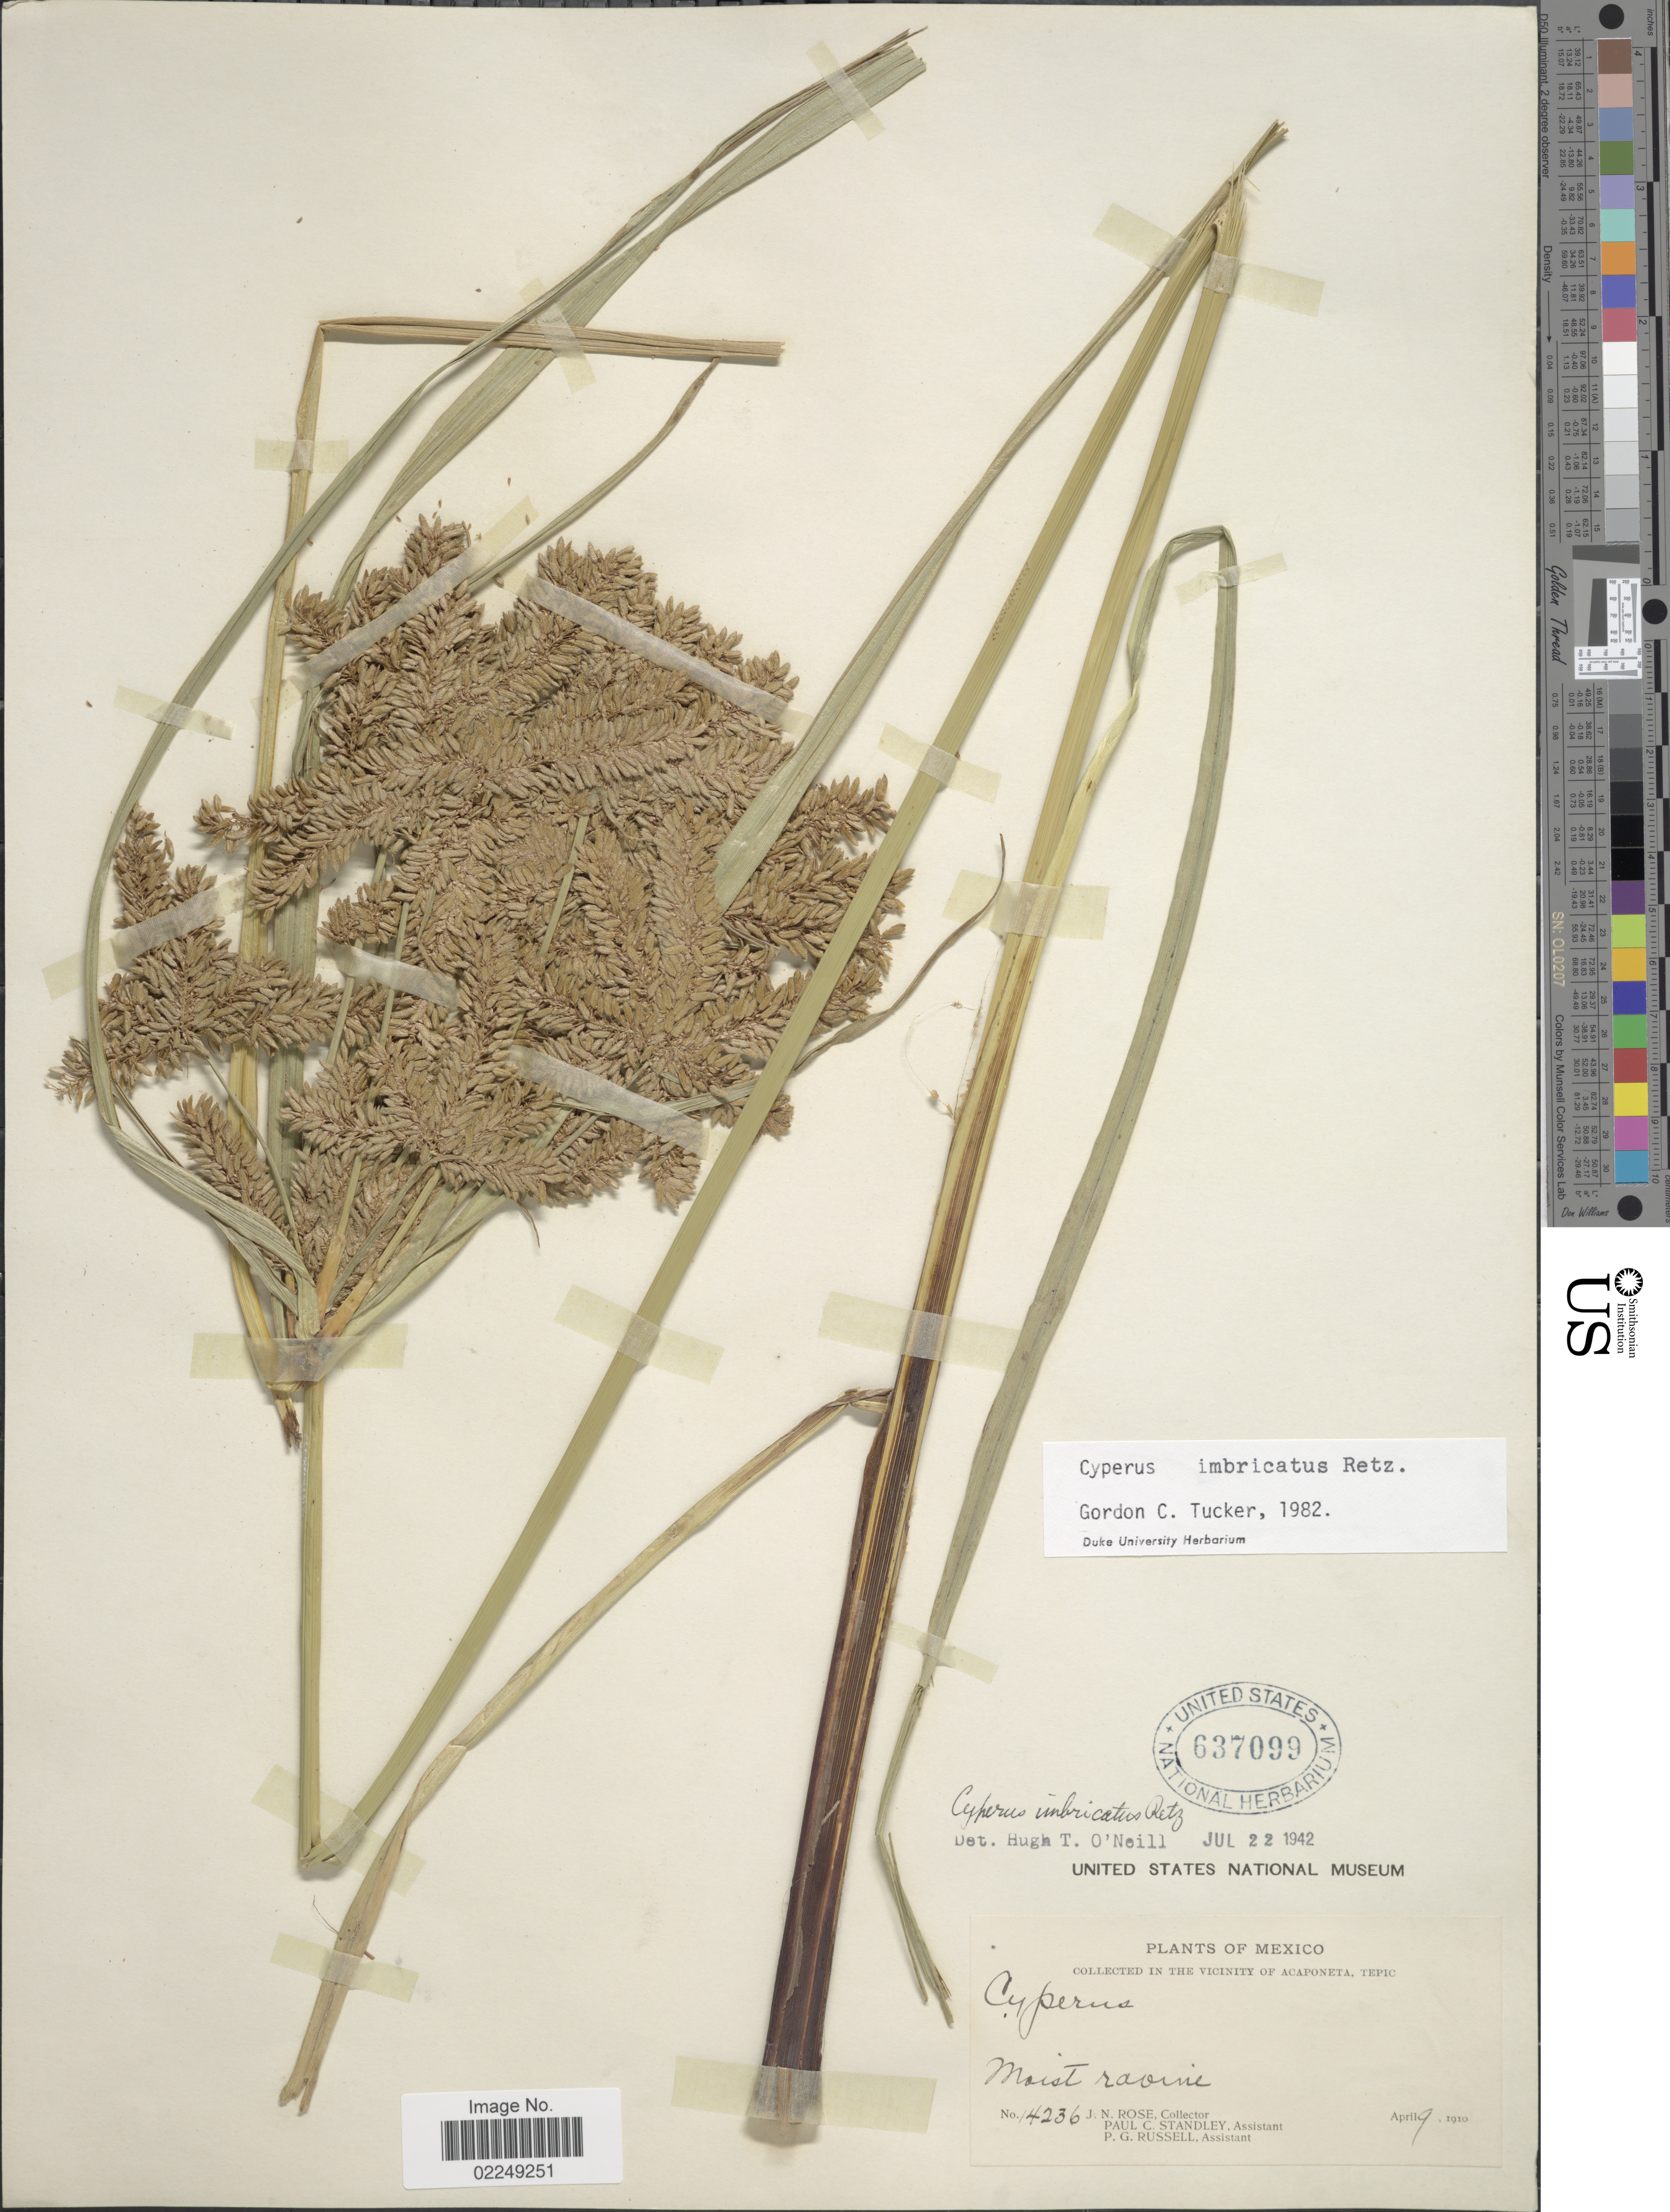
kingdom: Plantae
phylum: Tracheophyta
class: Liliopsida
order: Poales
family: Cyperaceae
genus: Cyperus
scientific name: Cyperus imbricatus Retz.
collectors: J. N. Rose, P. C. Standley & P. G. Russell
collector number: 14236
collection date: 1910-04-09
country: Mexico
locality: In the Vicinity of Acaponeta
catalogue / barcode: US 637099